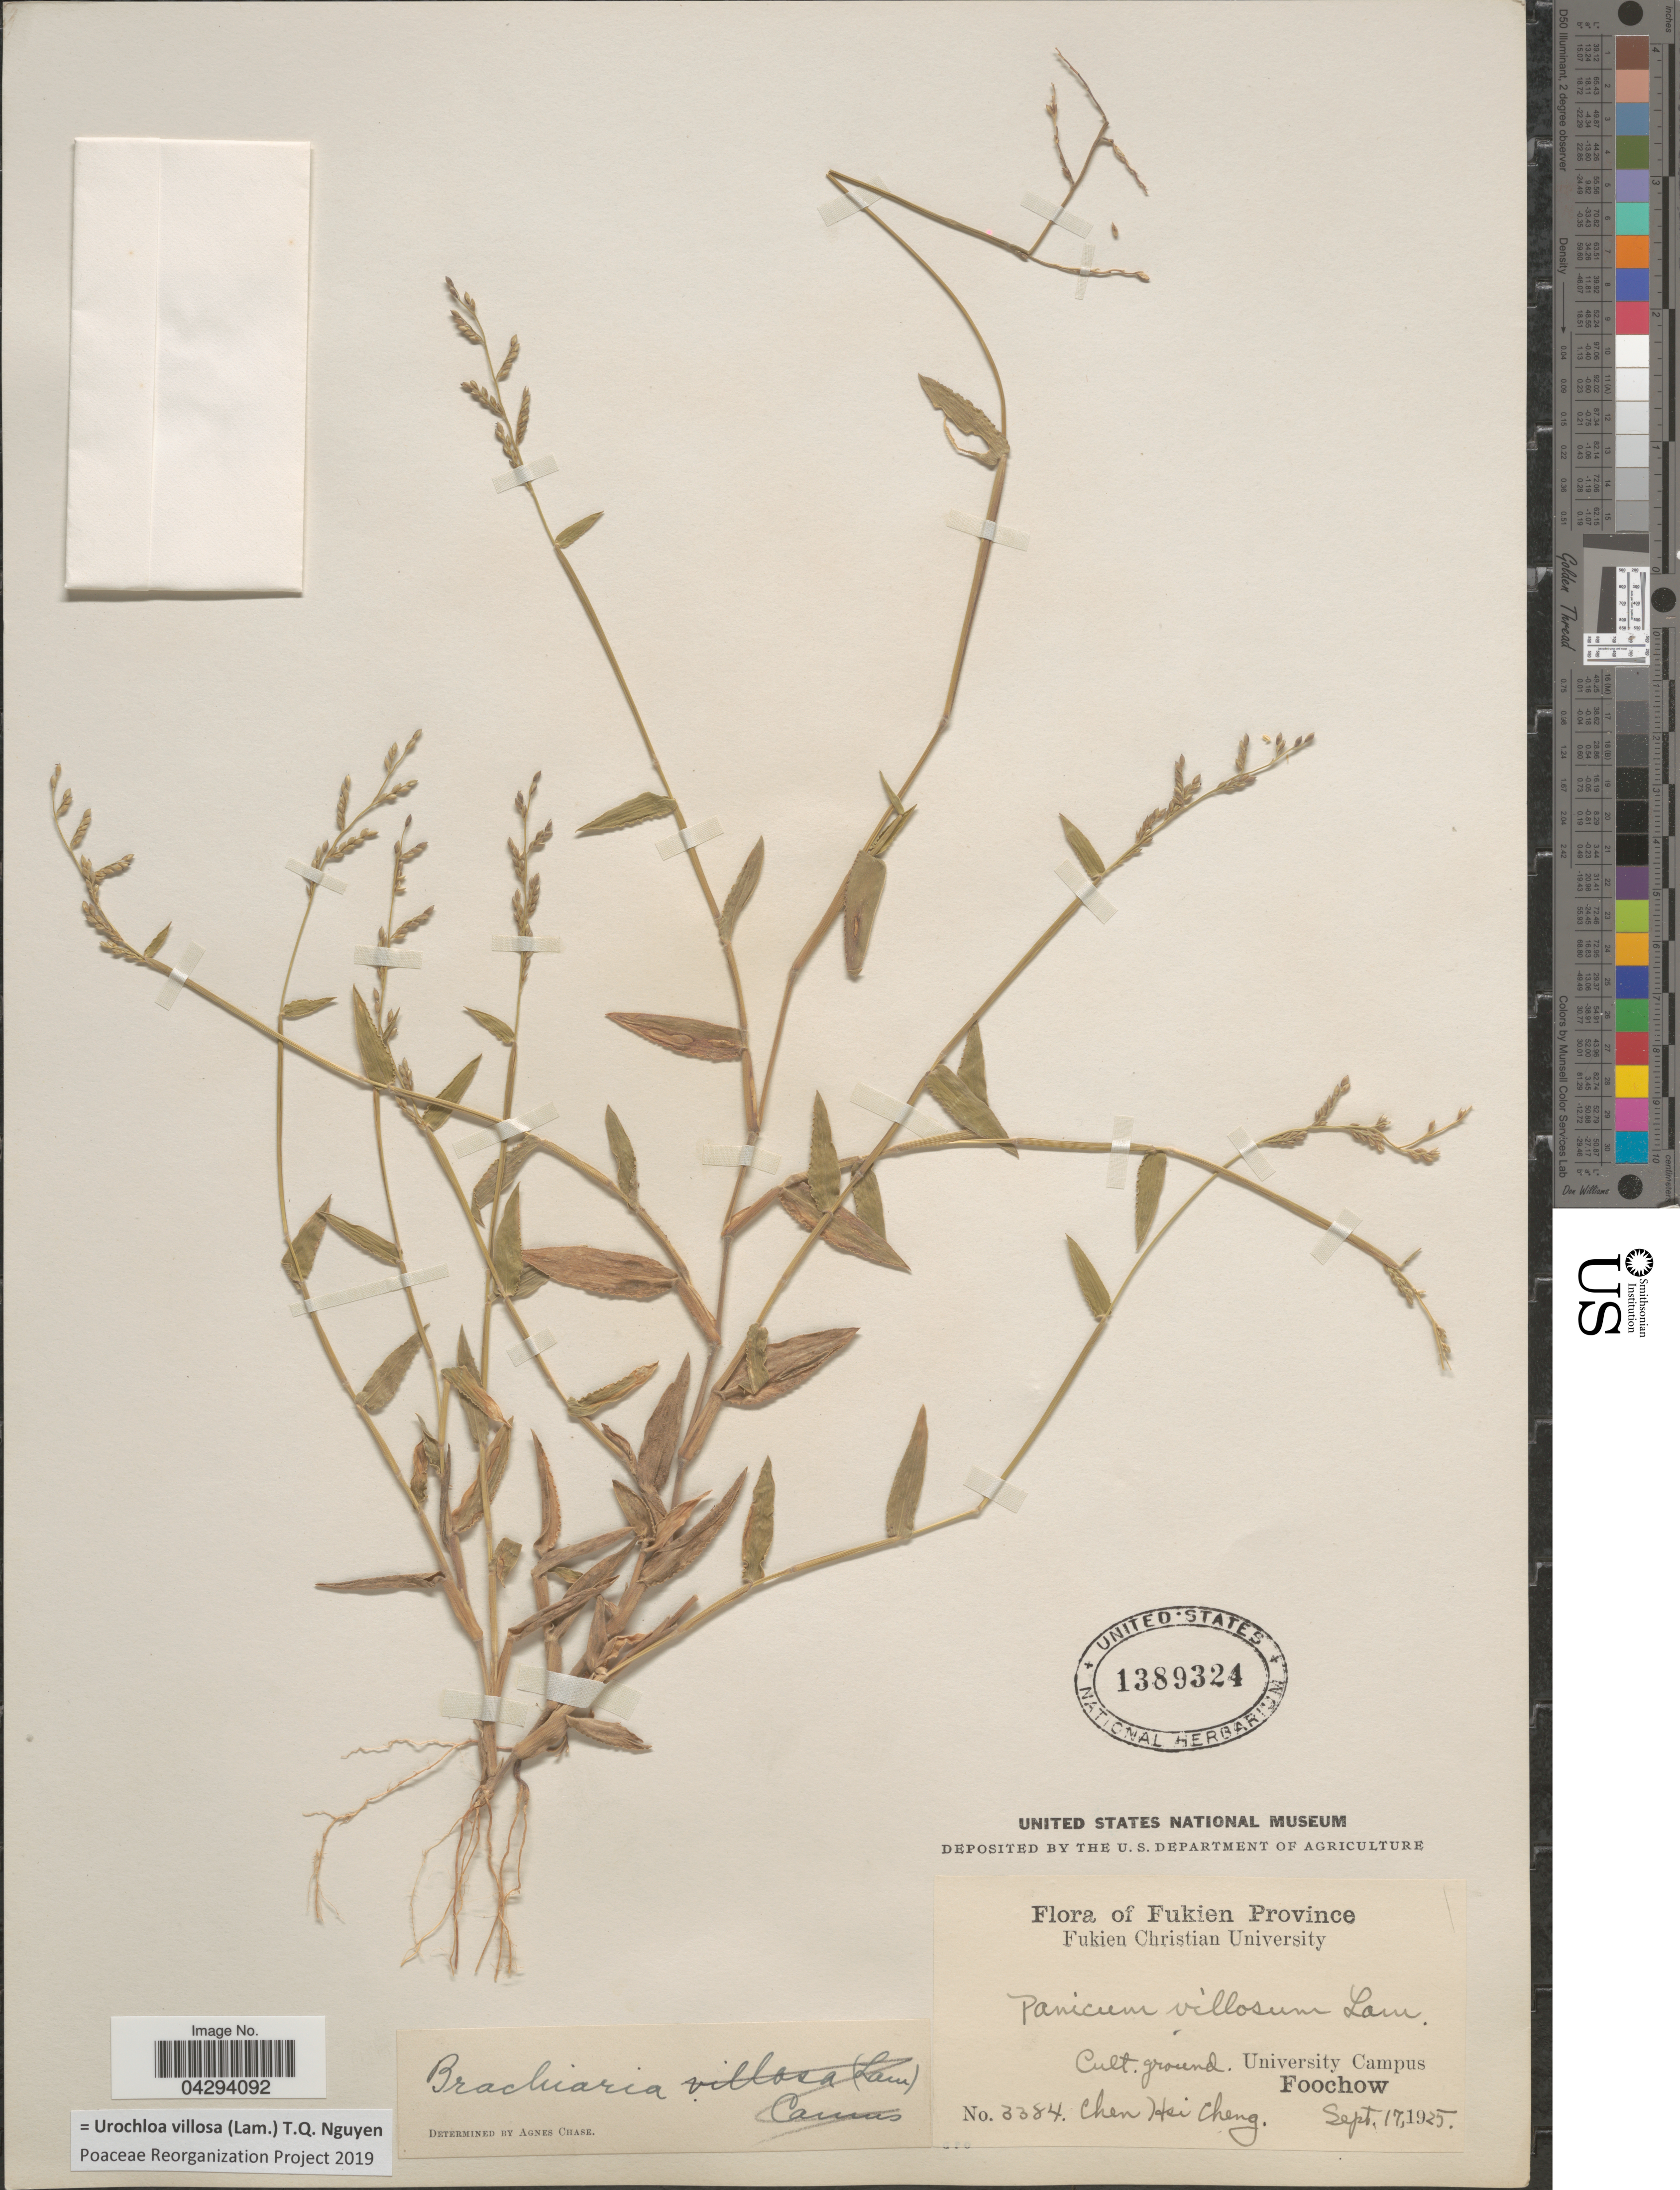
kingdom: Plantae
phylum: Tracheophyta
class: Liliopsida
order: Poales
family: Poaceae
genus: Urochloa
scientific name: Urochloa villosa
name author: (Lam.) T.Q. Nguyen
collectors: Chen Hsi Cheng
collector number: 3384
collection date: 1925-09-17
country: China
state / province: Fujian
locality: Fukien Province. University Campus. Foochow.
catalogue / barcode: US 1389324